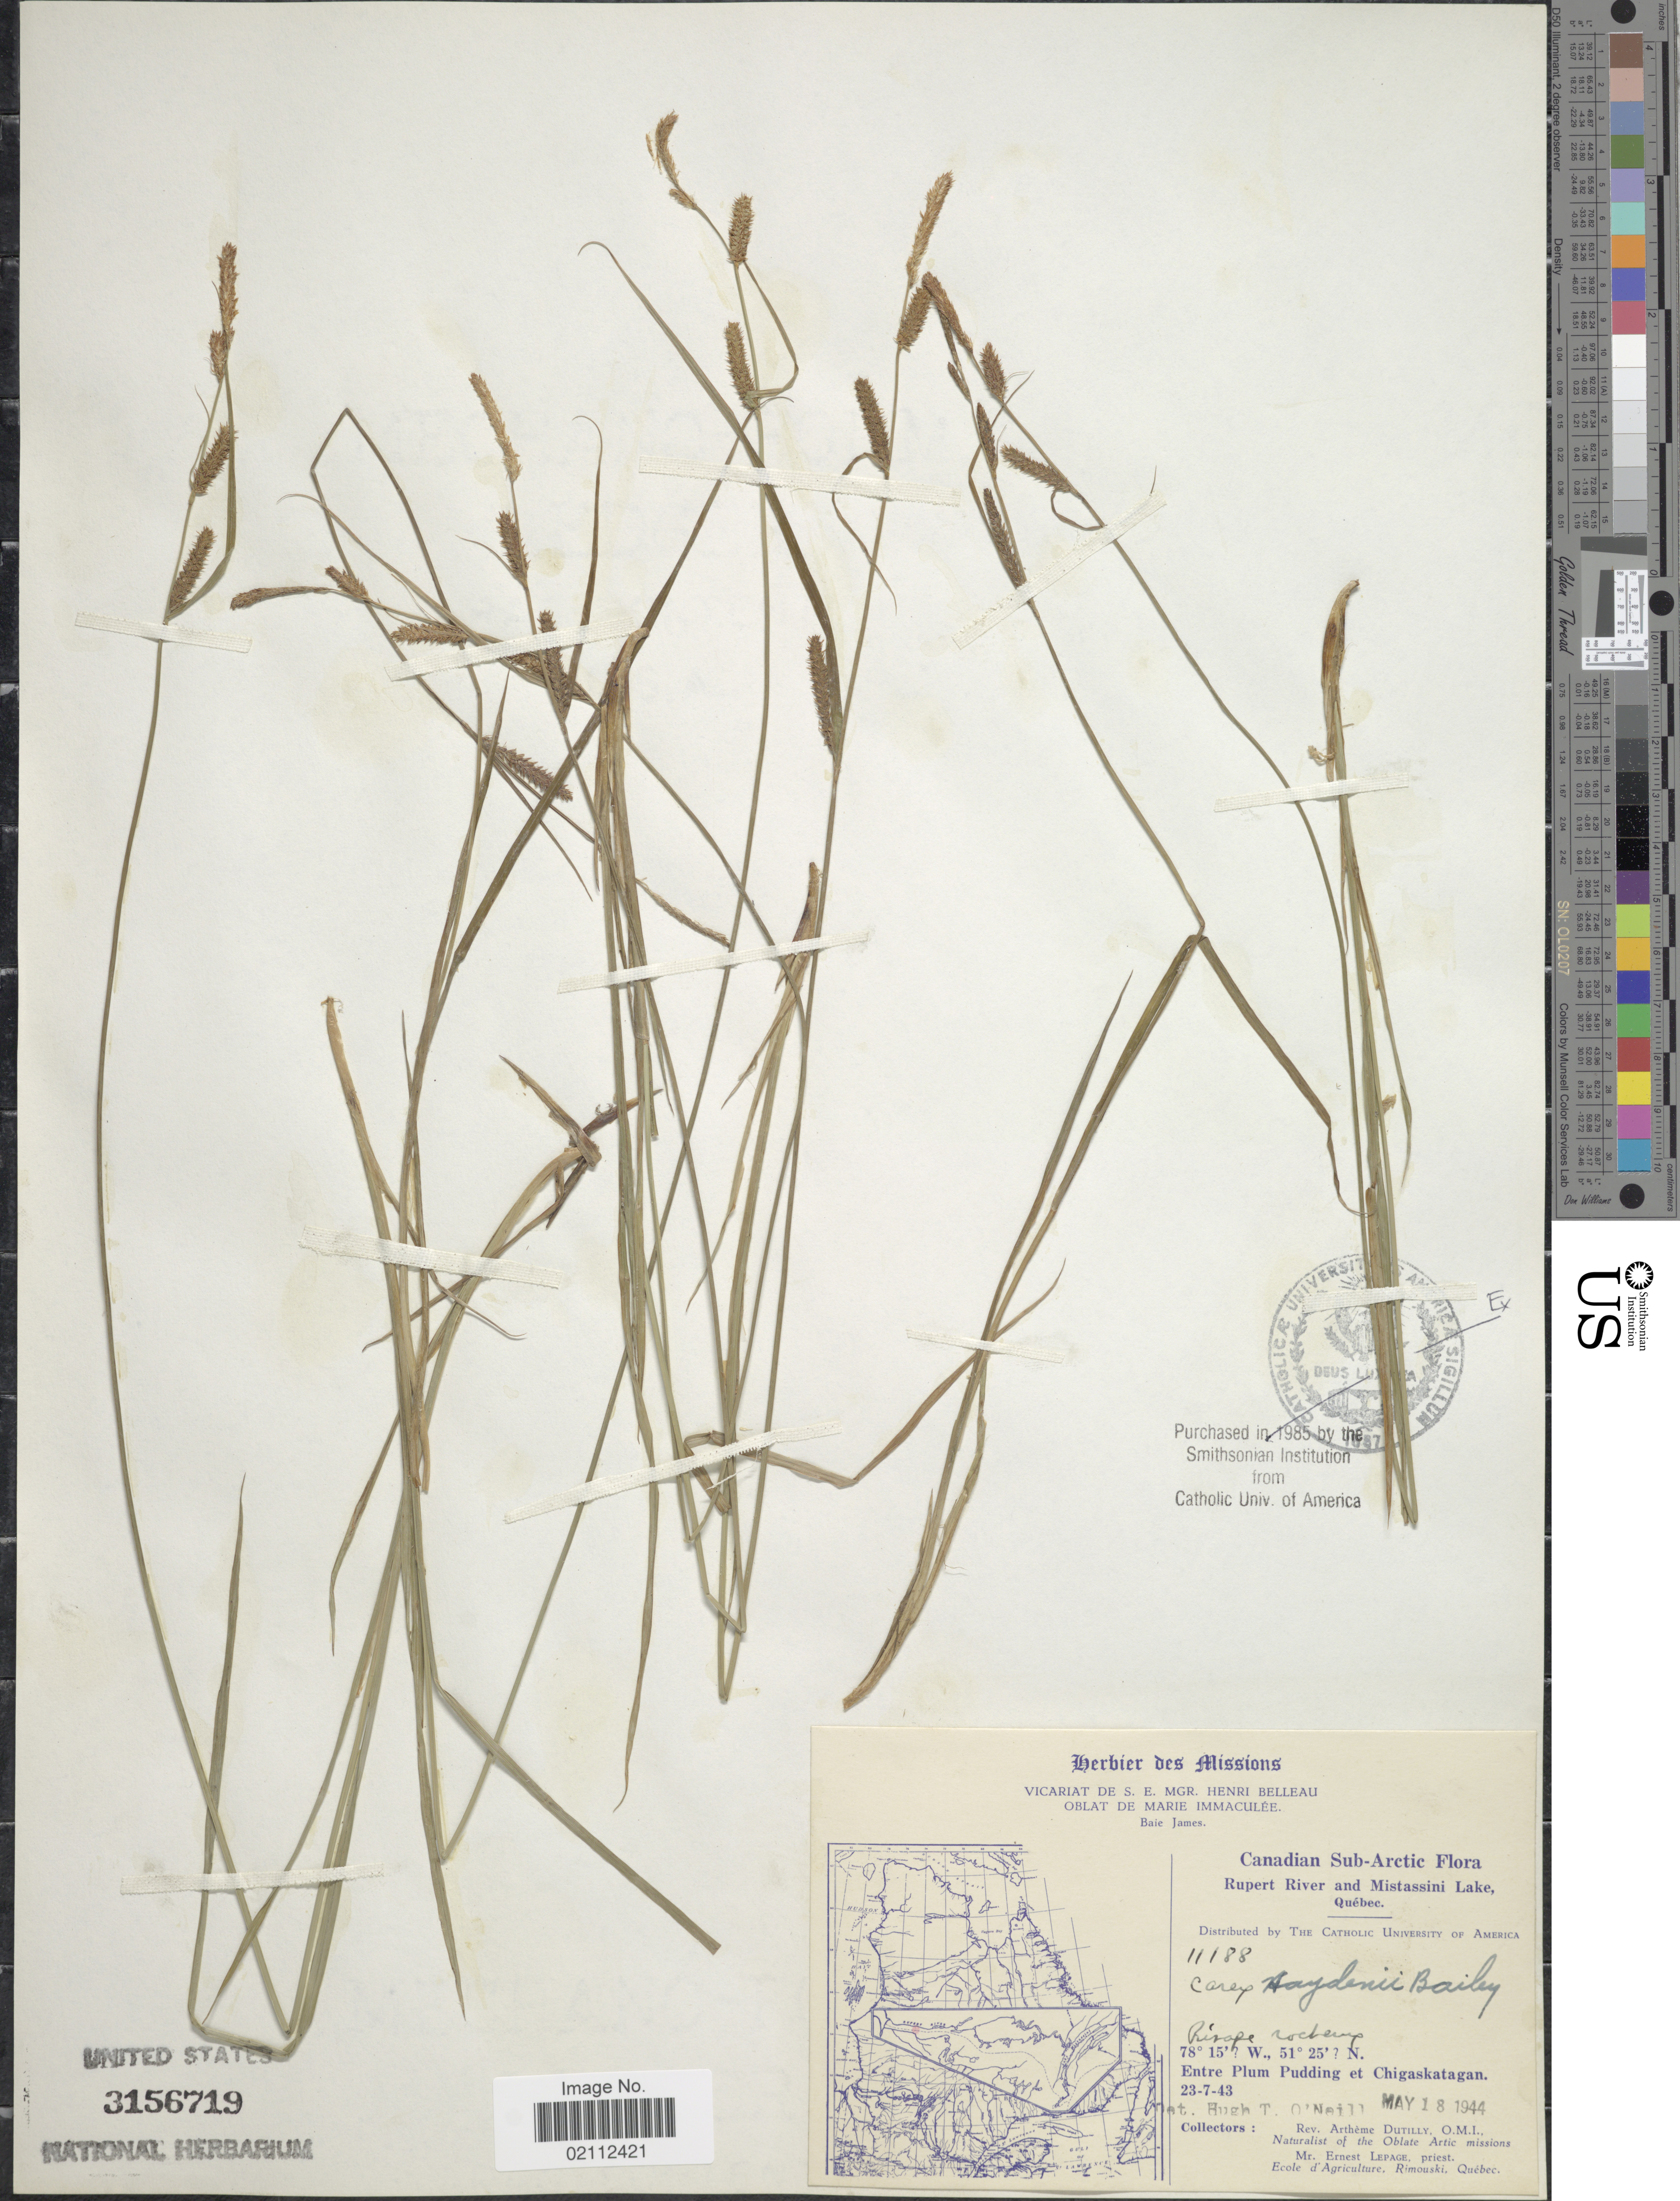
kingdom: Plantae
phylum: Tracheophyta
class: Liliopsida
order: Poales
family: Cyperaceae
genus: Carex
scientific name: Carex haydenii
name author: Dewey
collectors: A. Dutilly & E. Lepage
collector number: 11188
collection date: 1943-07-23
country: Canada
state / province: Quebec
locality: Canadian Sub-Arctic. Rupert River and Mistassini Lake. Entre Plum Pudding et Chigaskatagan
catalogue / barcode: US 3156719